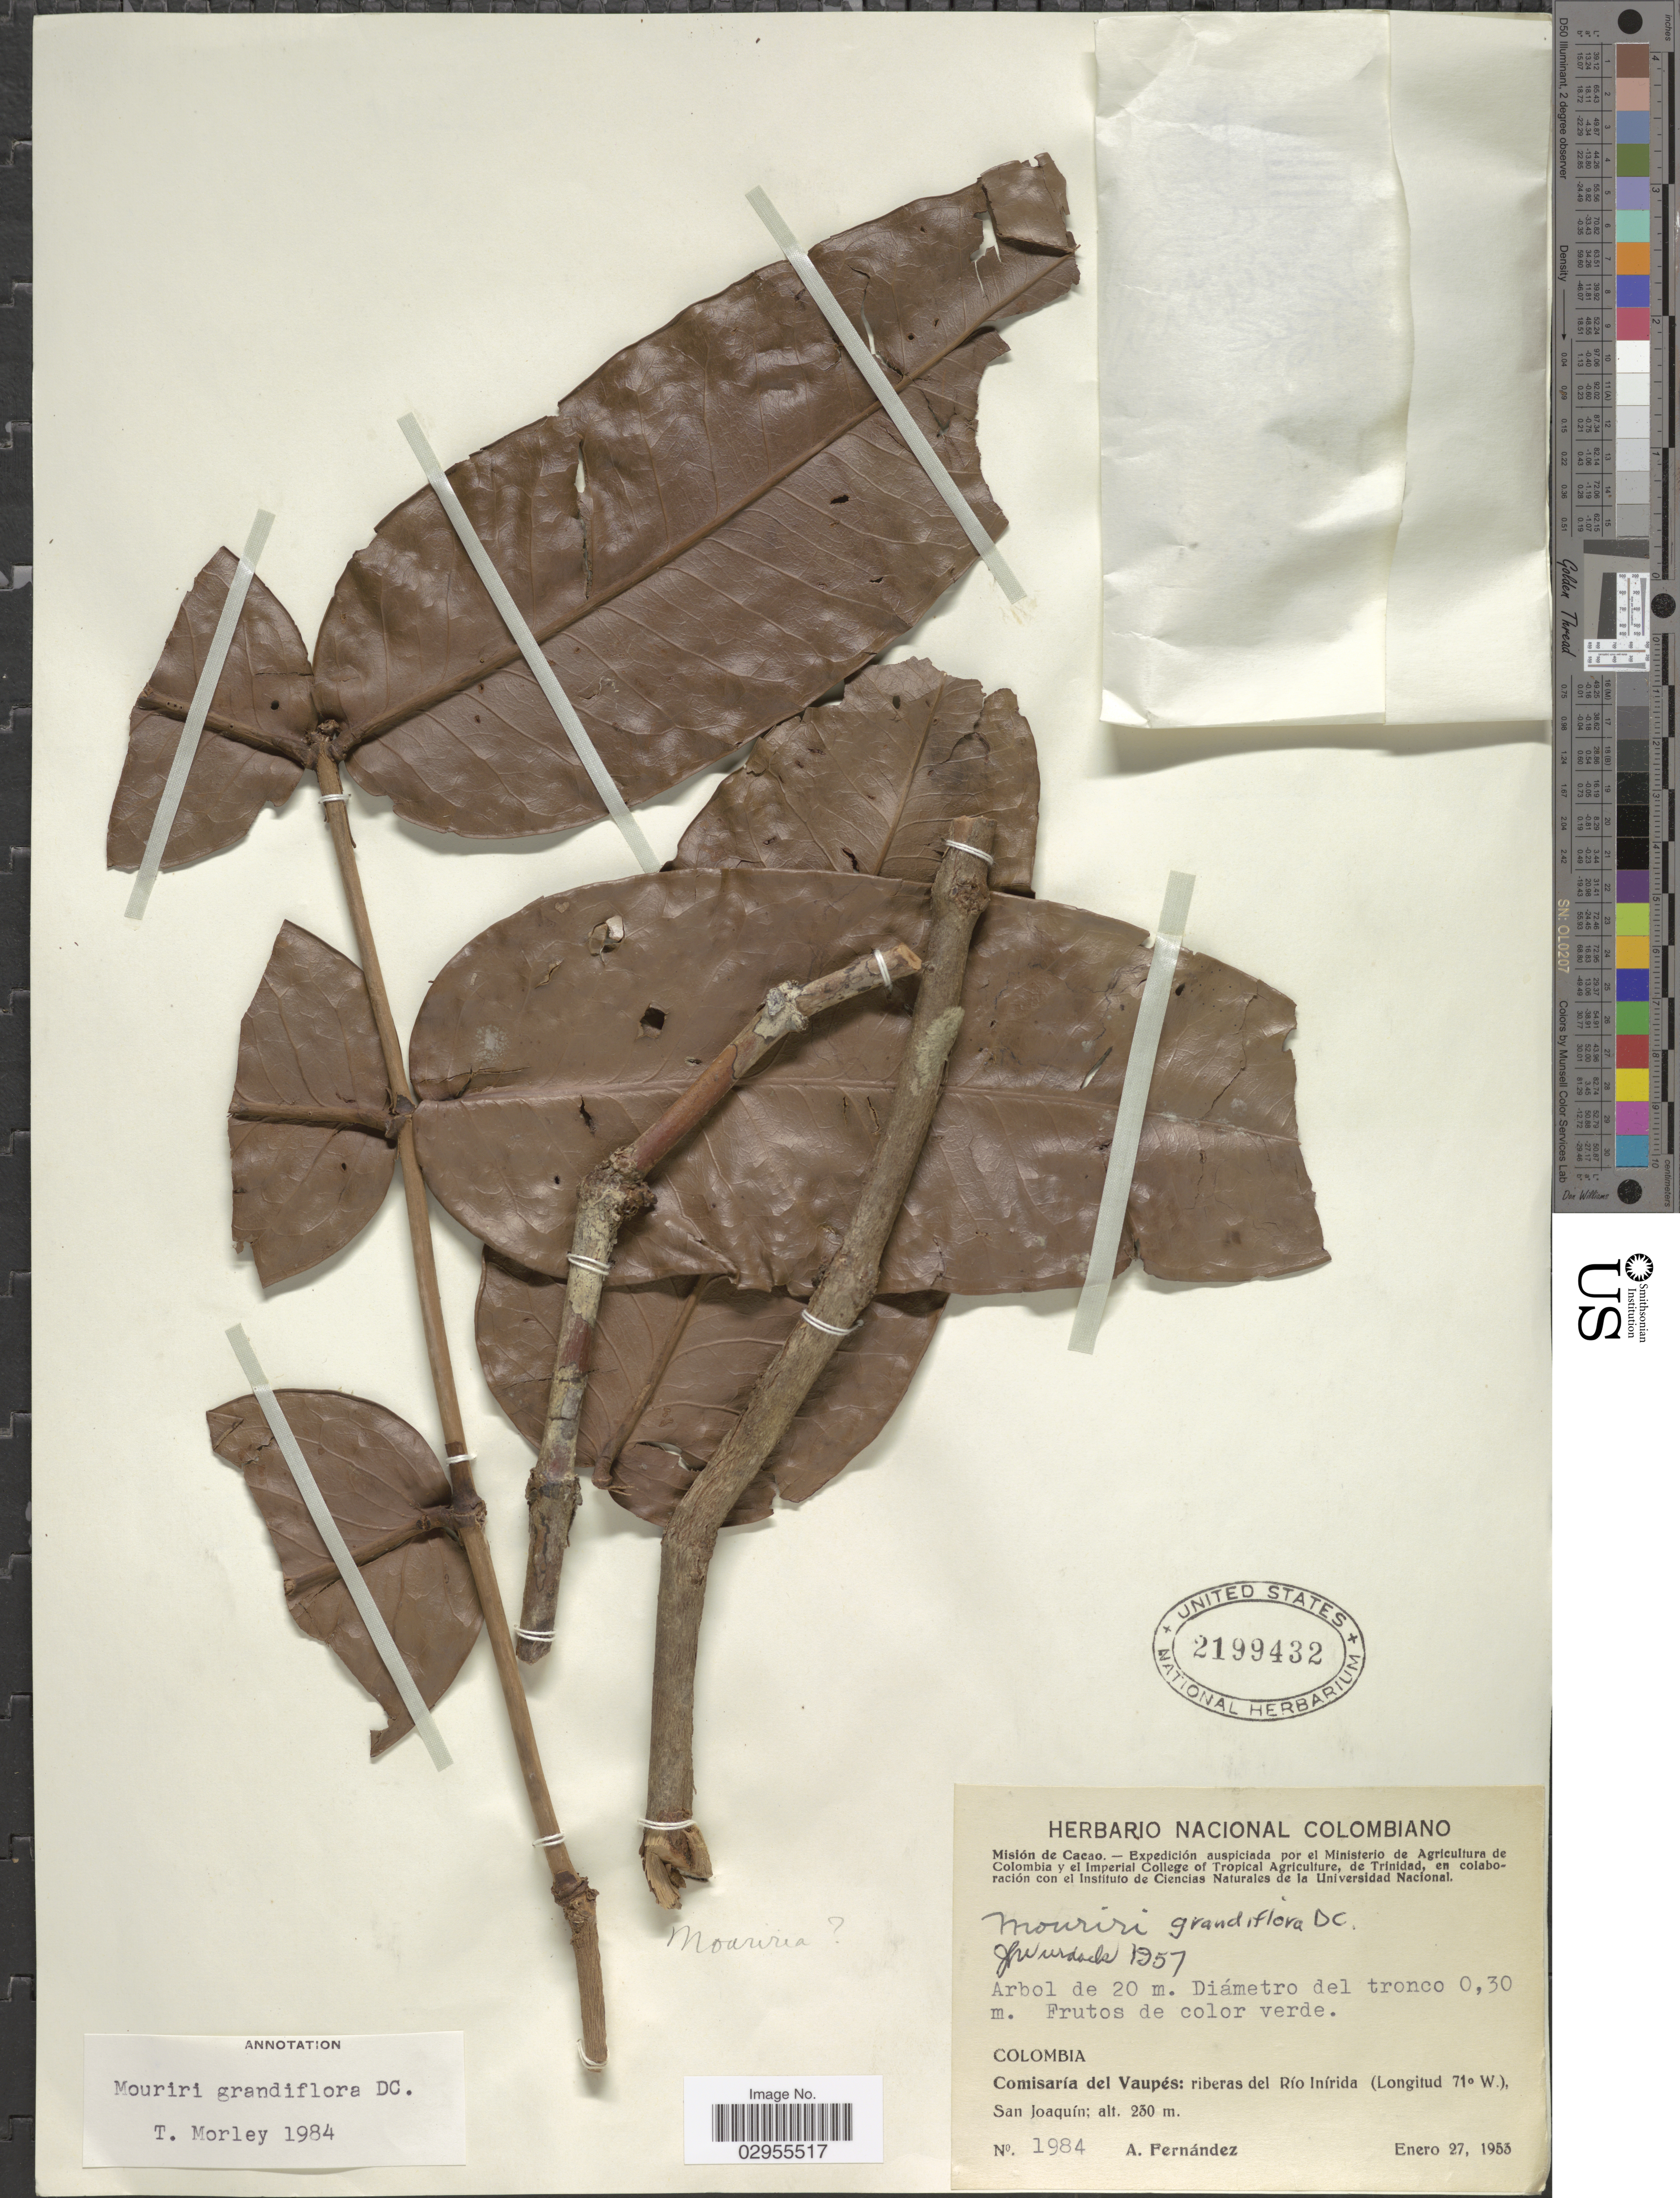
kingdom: Plantae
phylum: Tracheophyta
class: Magnoliopsida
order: Myrtales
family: Melastomataceae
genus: Mouriri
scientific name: Mouriri grandiflora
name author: DC.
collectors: A. Fernández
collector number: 1984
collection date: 1953-01-27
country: Colombia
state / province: Vaupés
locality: Comisaría del Vaupés: riberas del Río Inírida, San Joaquín.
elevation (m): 230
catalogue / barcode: US 2199432